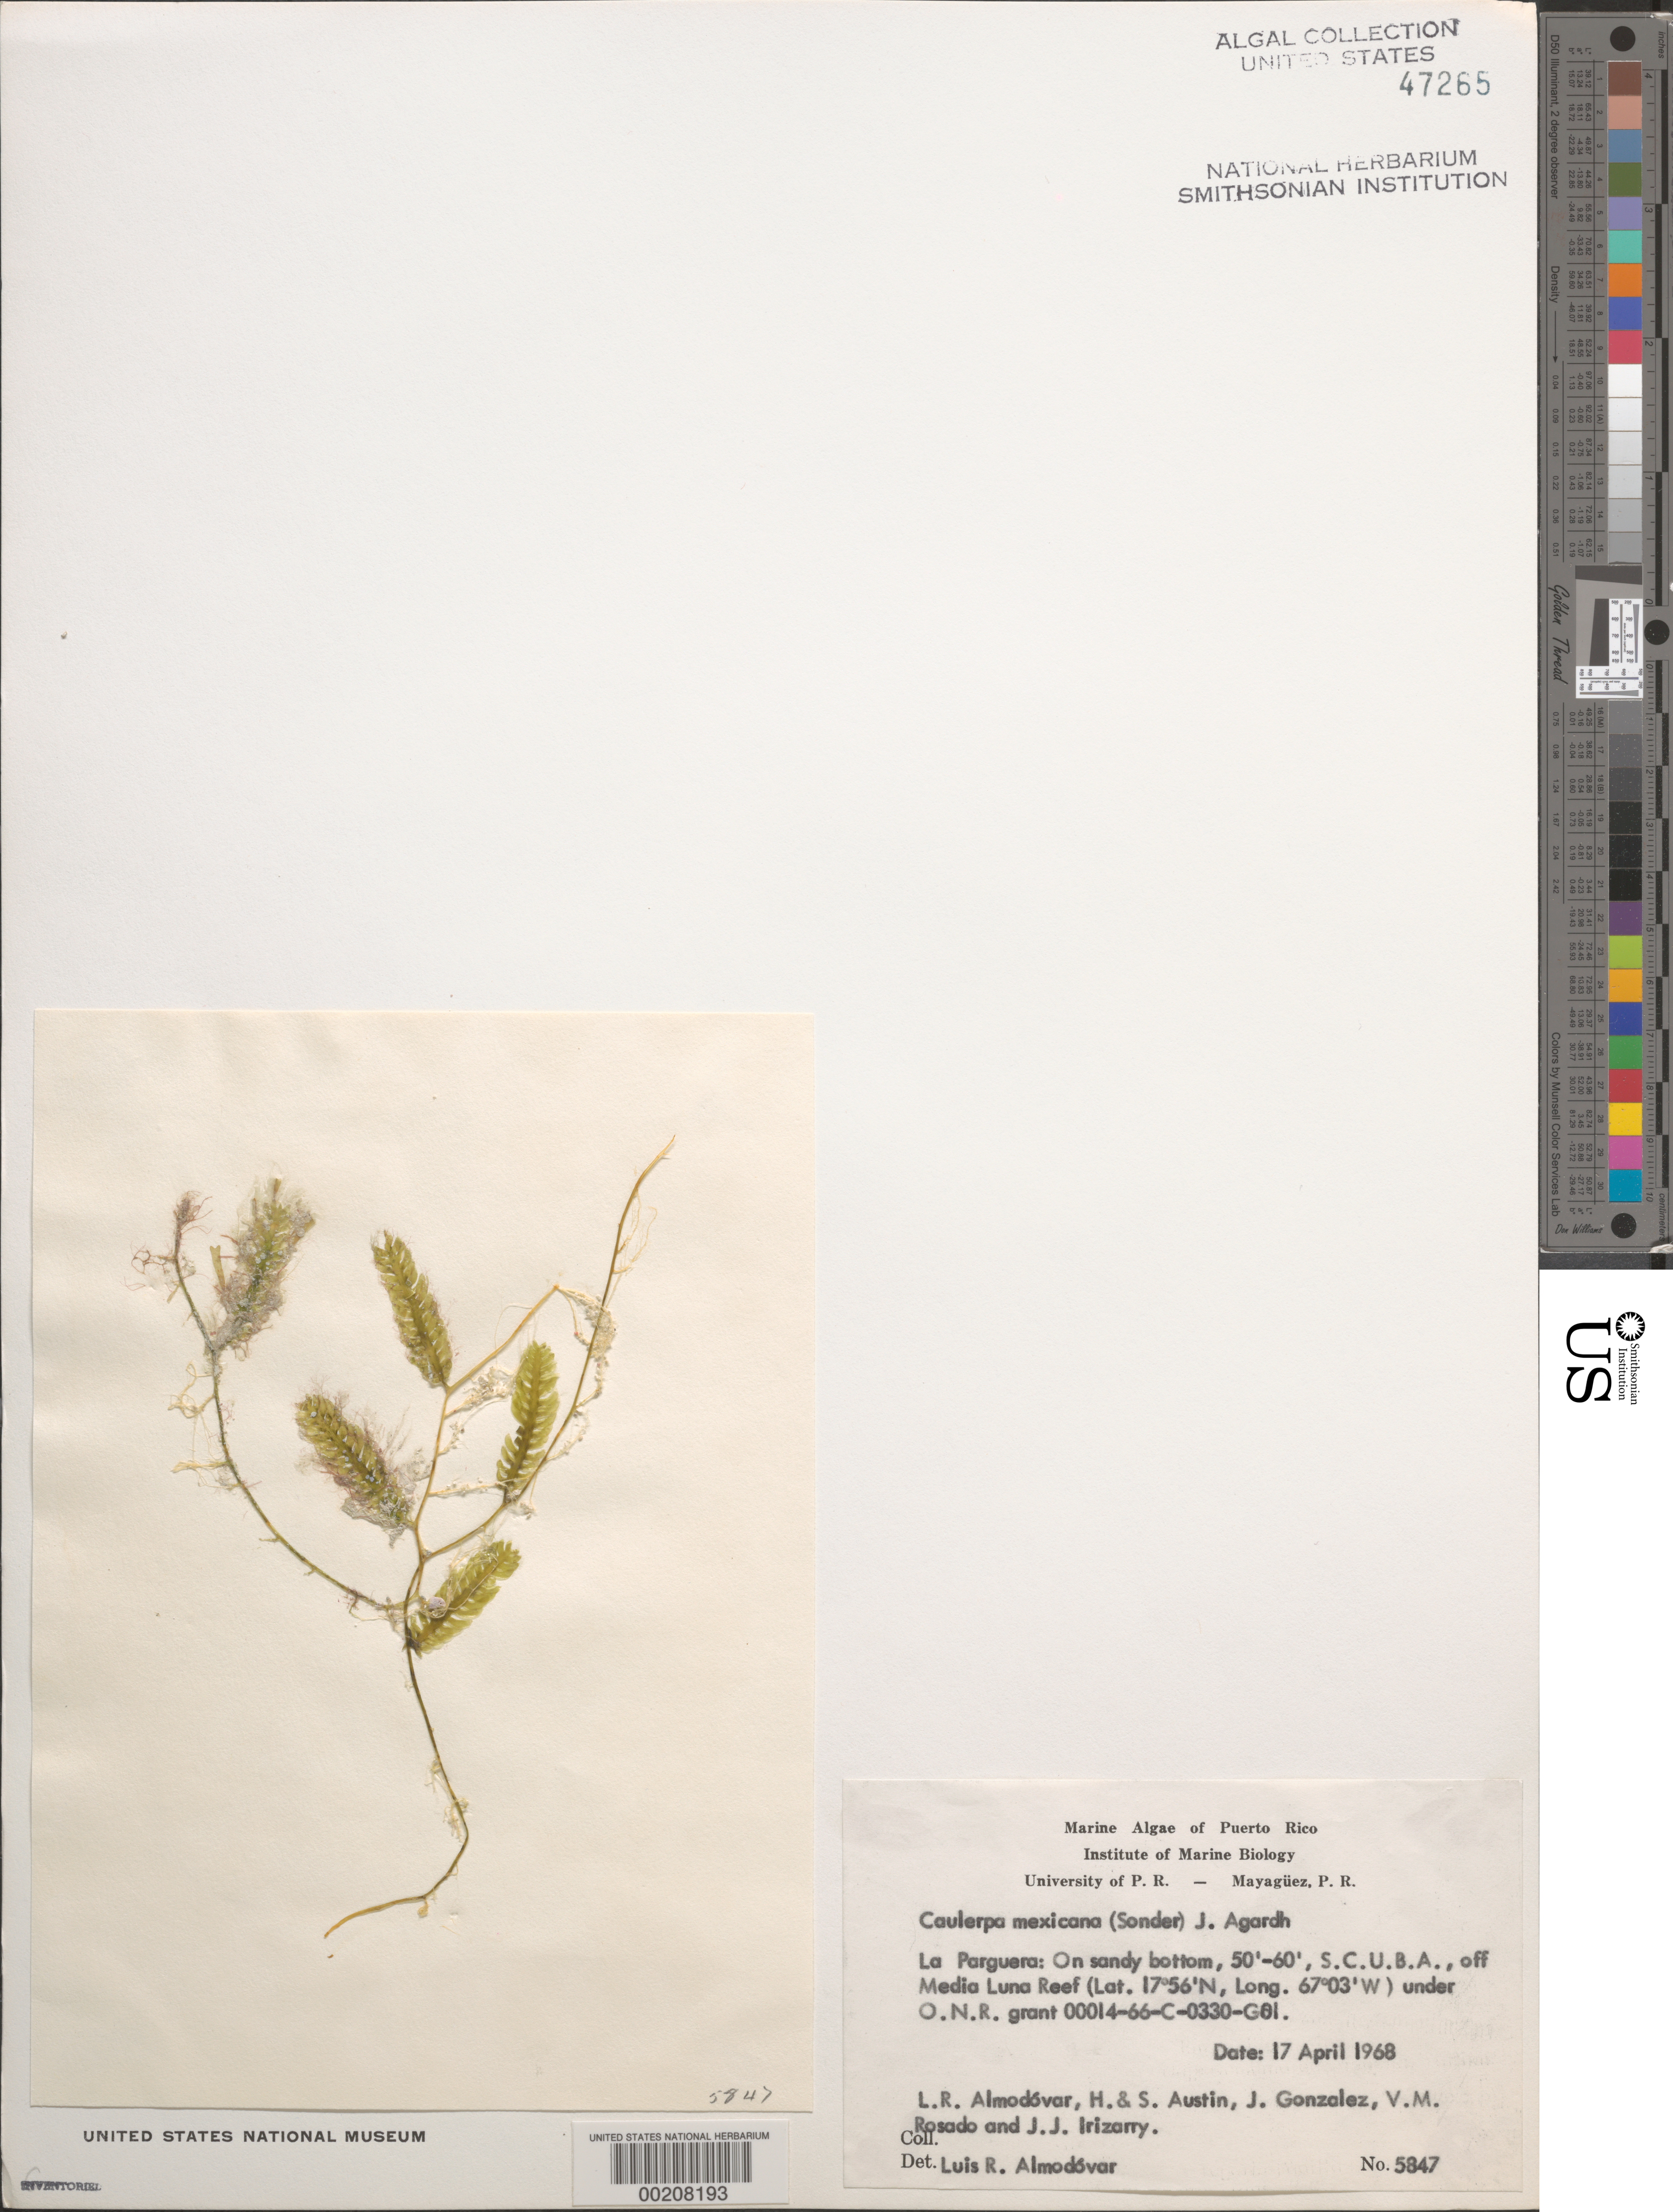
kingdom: Plantae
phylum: Chlorophyta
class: Ulvophyceae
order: Bryopsidales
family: Caulerpaceae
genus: Caulerpa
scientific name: Caulerpa mexicana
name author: Sond. ex Kütz.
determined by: Almodovar, L. R.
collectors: L. Almodovar, H. Austin, S. Austin, J. Gonzalez, V. Rosado & J. Irizarry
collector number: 5847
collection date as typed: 17 Apr 1968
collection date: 1968-04-17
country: Puerto Rico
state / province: Lajas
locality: La Parguera, off Media Luna Reef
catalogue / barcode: US 47265